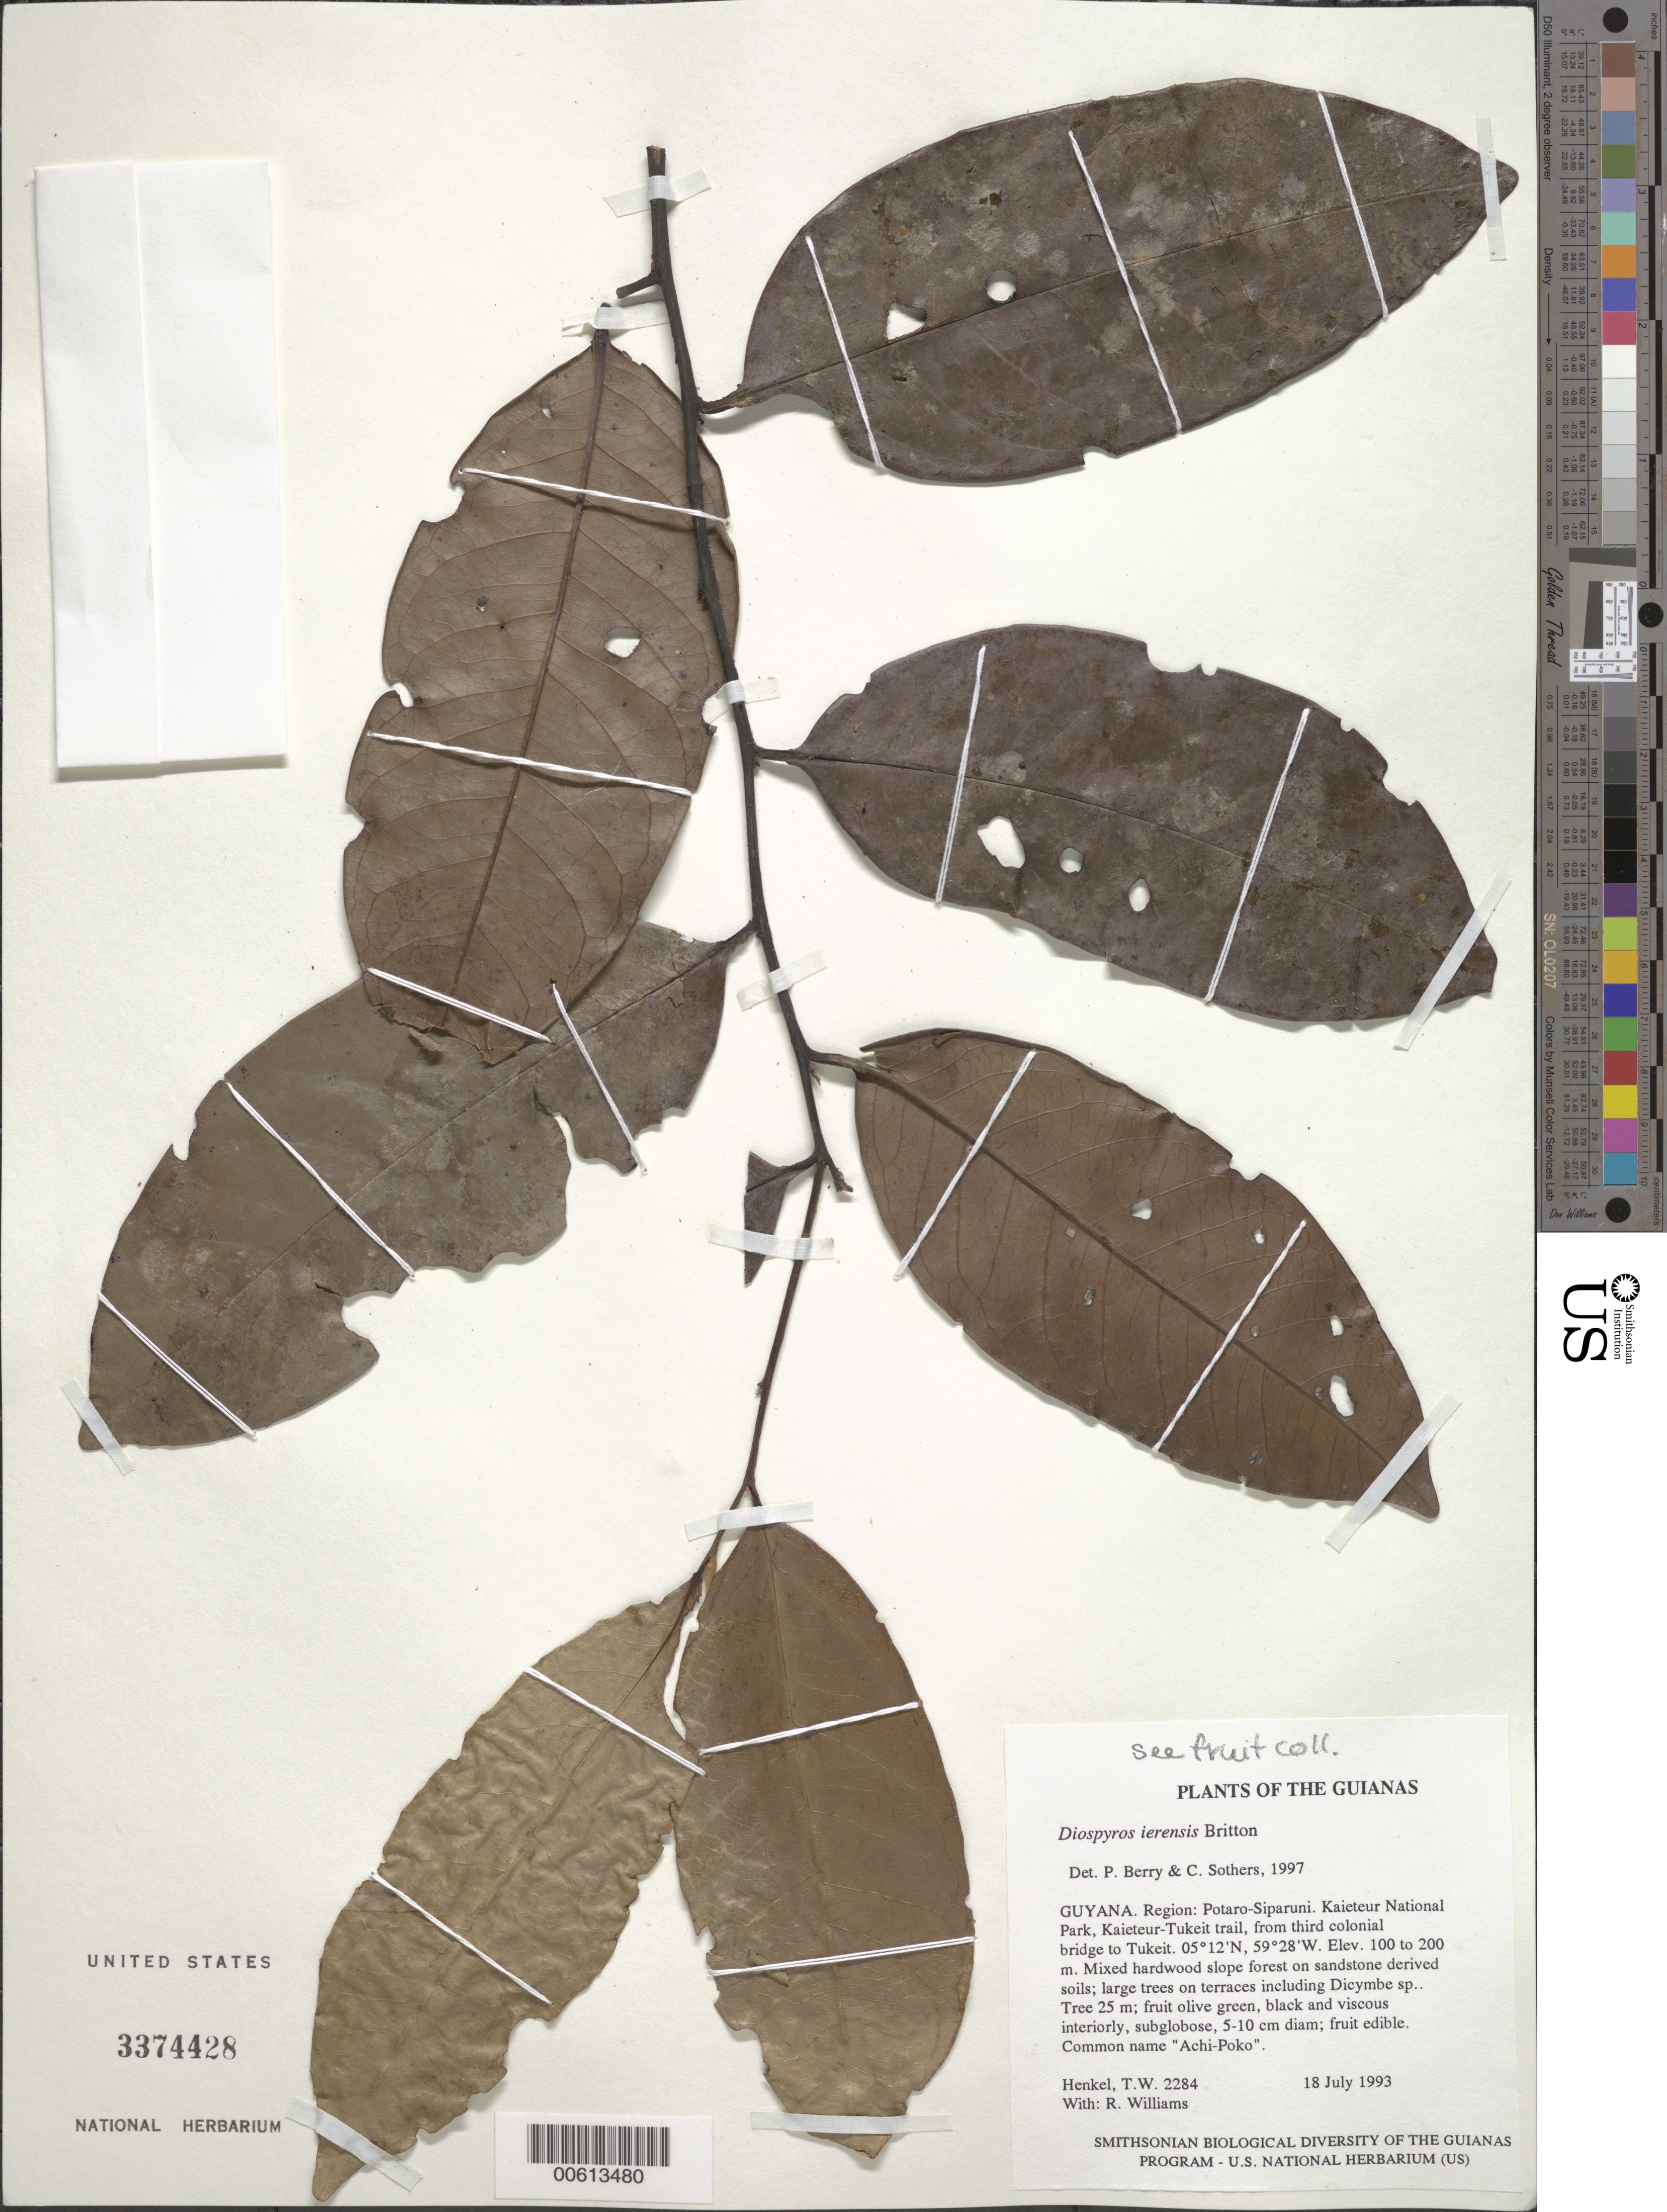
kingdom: Plantae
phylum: Tracheophyta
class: Magnoliopsida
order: Ericales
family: Ebenaceae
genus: Diospyros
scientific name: Diospyros ierensis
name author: Britton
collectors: T. Henkel & R. Williams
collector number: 2284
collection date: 1993-07-18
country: Guyana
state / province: Potaro-Siparuni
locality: The Guianas. Region: Potaro-Siparuni. Kaieteur National Park, Kaieteur-Tukeit trail, from third colonial bridge to Tukeit.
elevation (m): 100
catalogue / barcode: US 3374428